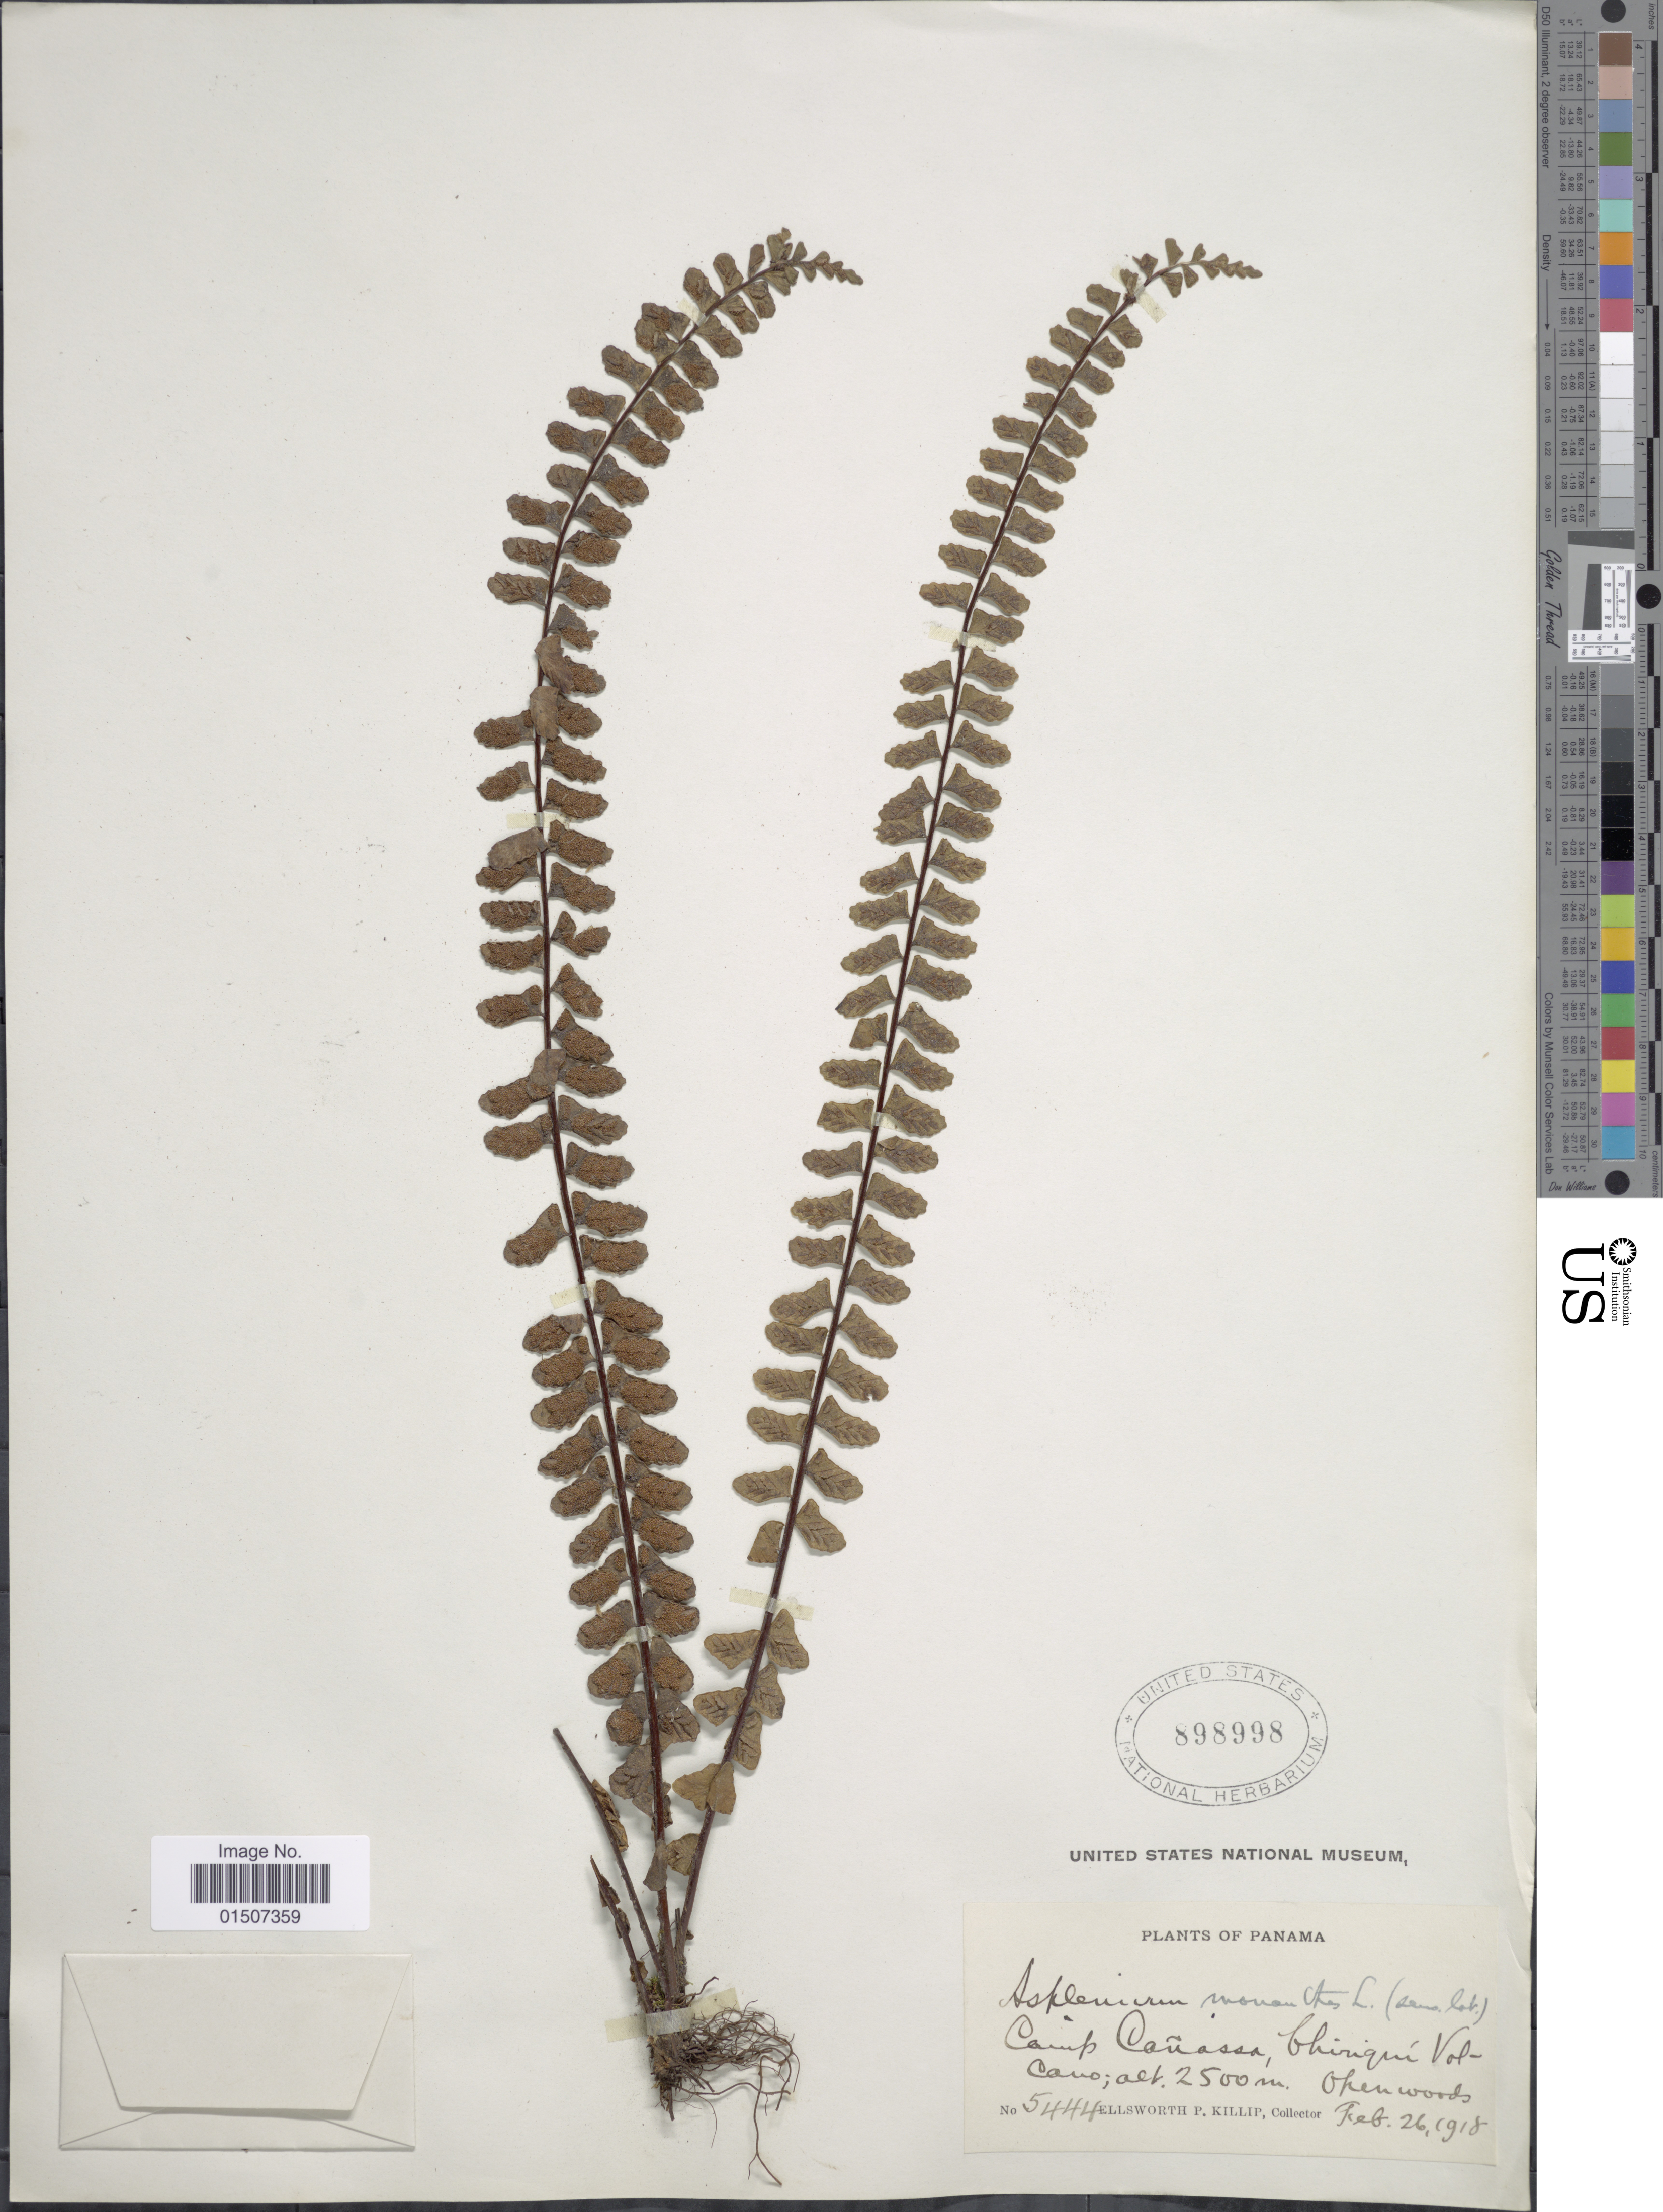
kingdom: Plantae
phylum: Tracheophyta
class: Polypodiopsida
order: Polypodiales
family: Aspleniaceae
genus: Asplenium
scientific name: Asplenium polyphyllum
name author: Bertol.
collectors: E. P. Killip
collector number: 5444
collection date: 1918-02-26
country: Panama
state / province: Chiriqui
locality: Camp Cañassa, Chiriquí Volcano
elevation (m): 2500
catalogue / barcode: US 898998